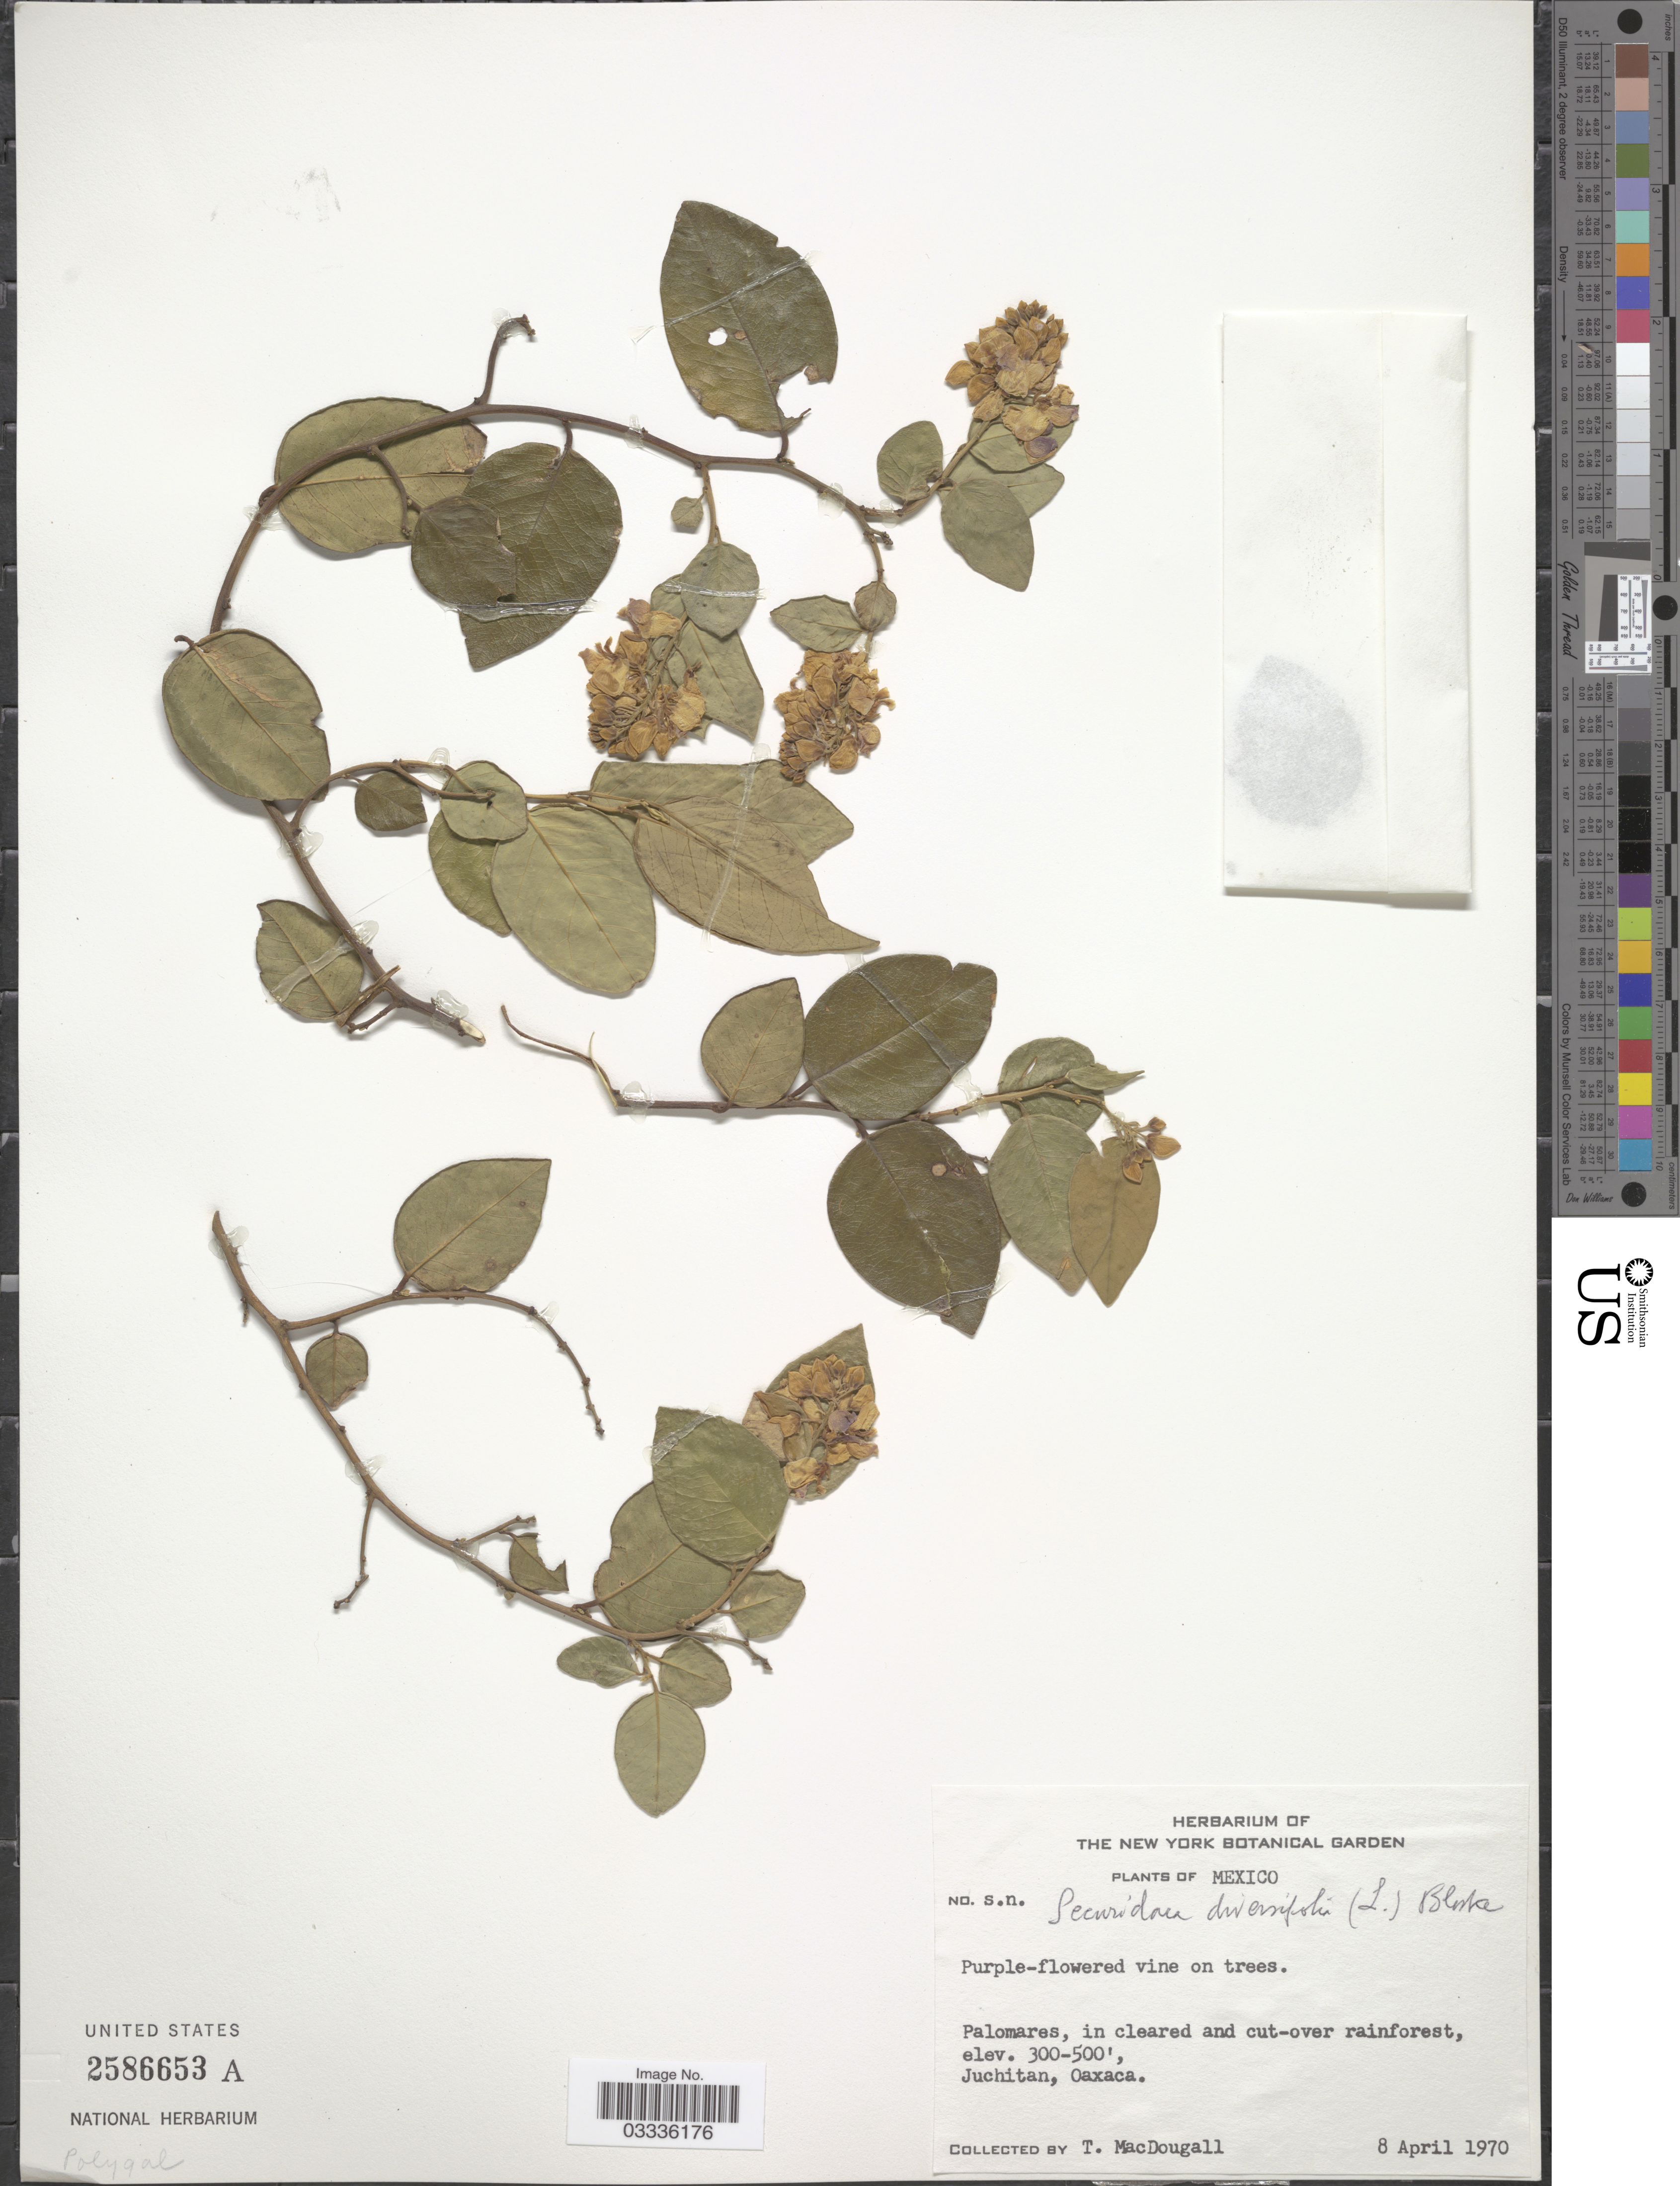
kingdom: Plantae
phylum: Tracheophyta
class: Magnoliopsida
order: Fabales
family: Polygalaceae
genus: Securidaca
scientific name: Securidaca diversifolia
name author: (L.) S.F. Blake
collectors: T. B. MacDougall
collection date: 1970-04-08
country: Mexico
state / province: Oaxaca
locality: Palomares. Juchitan.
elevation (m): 91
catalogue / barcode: US 2586653A